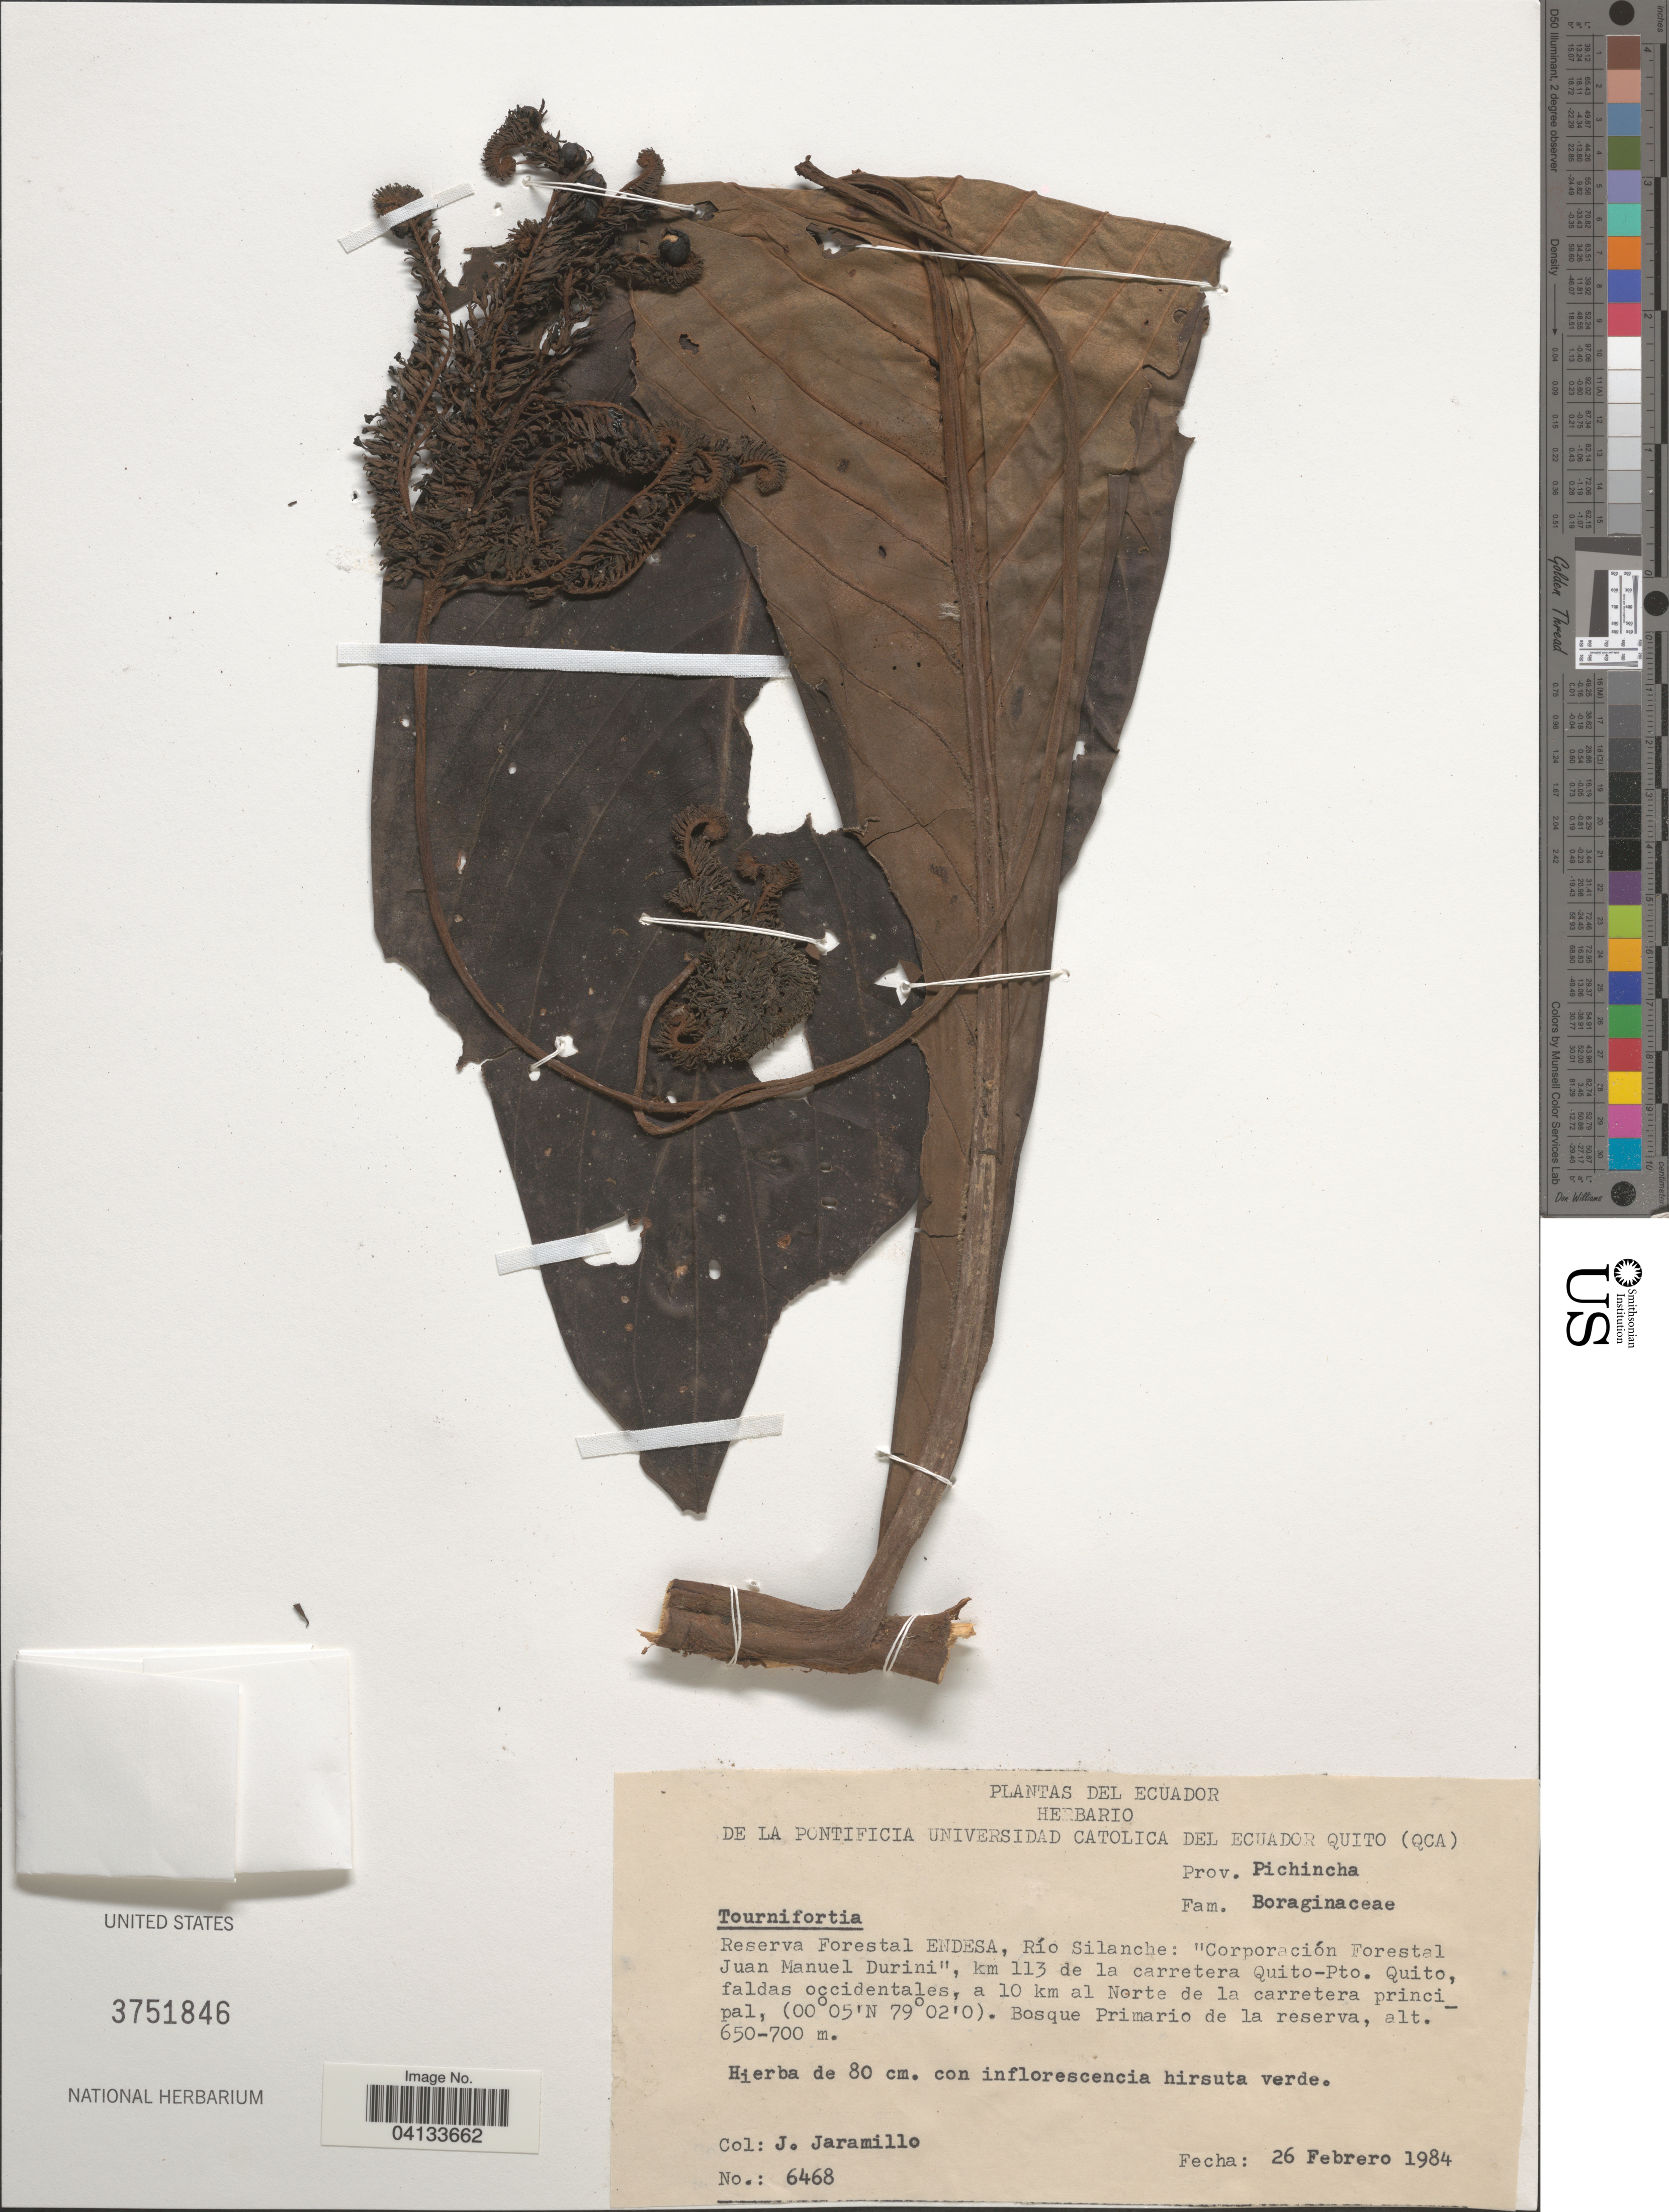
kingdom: Plantae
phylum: Tracheophyta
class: Magnoliopsida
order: Boraginales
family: Heliotropiaceae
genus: Tournefortia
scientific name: Tournefortia sp.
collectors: J. Jaramillo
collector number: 6468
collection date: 1984-02-26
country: Ecuador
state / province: Pichincha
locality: Reserva Forestal ENDESA, Río Silanche: "Corporación Forestal Juan Manuel Durini", km 113 de la carretera Quito-Pto. Quito, faldas occidentales, a 10 km al Norte de la carretera principal.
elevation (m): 650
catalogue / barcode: US 3751846